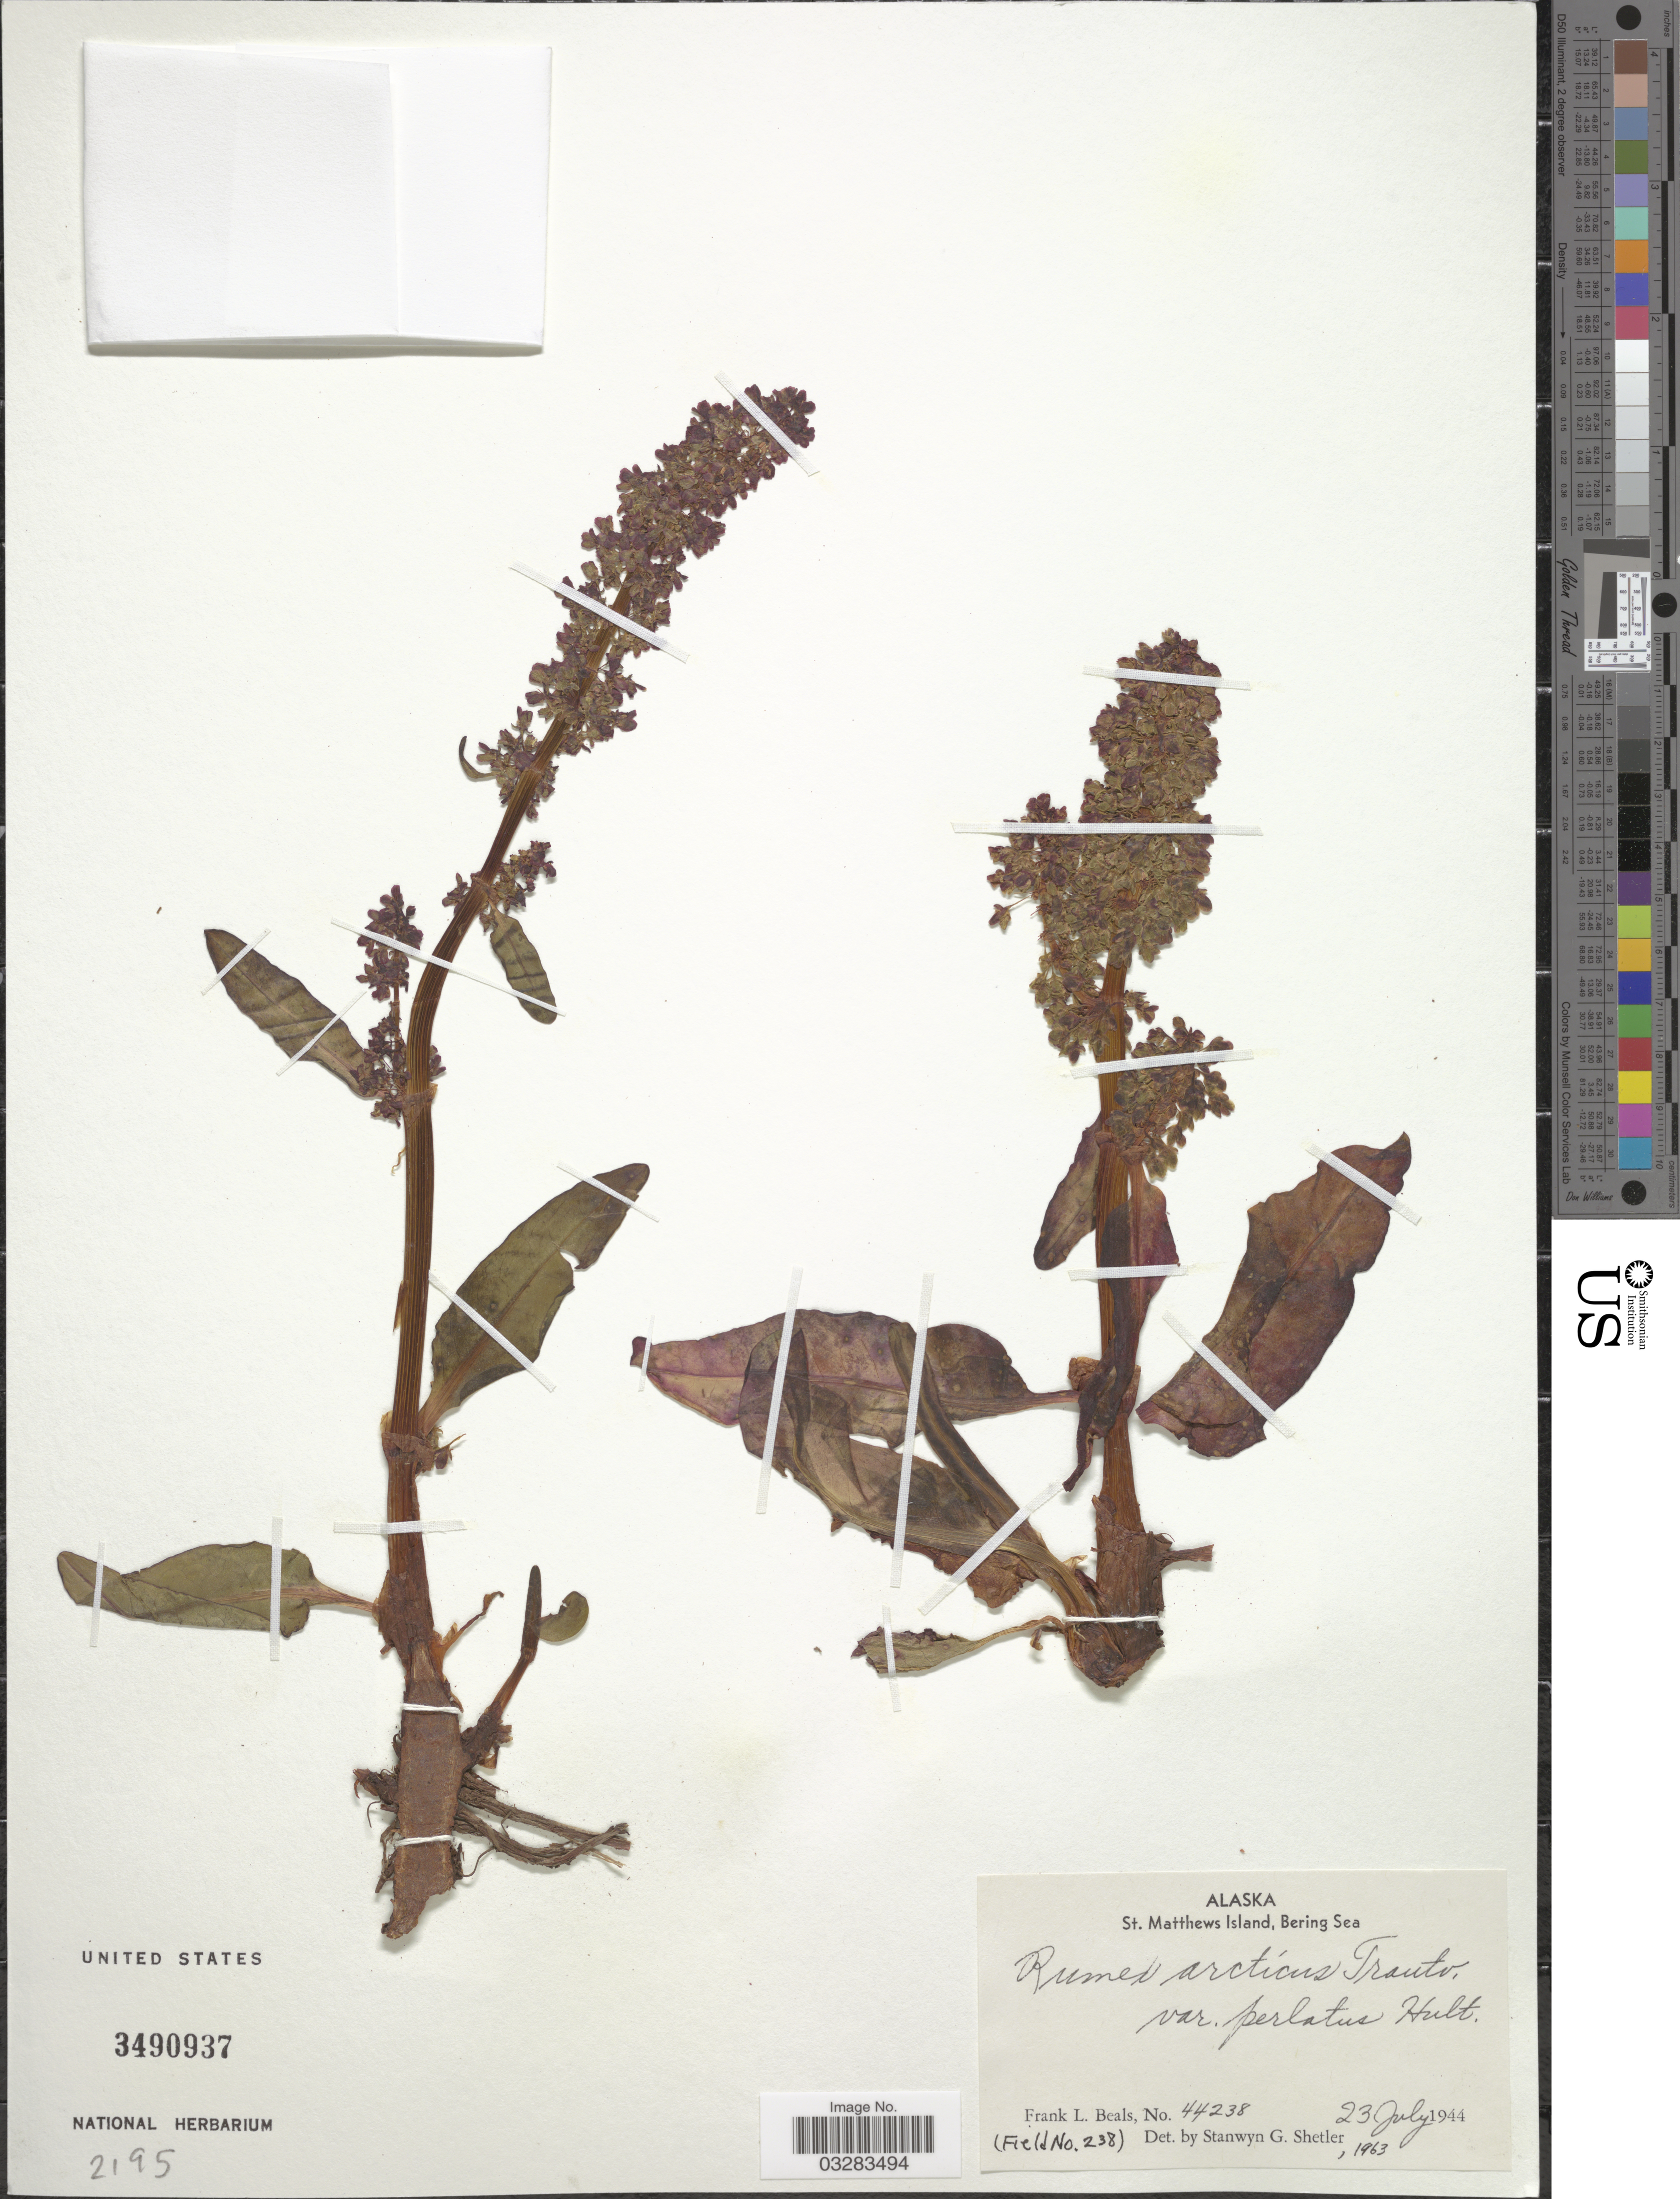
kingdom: Plantae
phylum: Tracheophyta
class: Magnoliopsida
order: Caryophyllales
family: Polygonaceae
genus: Rumex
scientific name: Rumex arcticus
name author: Trautv.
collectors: F. Beals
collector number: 44238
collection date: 1944-07-23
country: United States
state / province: Alaska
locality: St. Matthews Island, Bering Sea.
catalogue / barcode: US 3490937